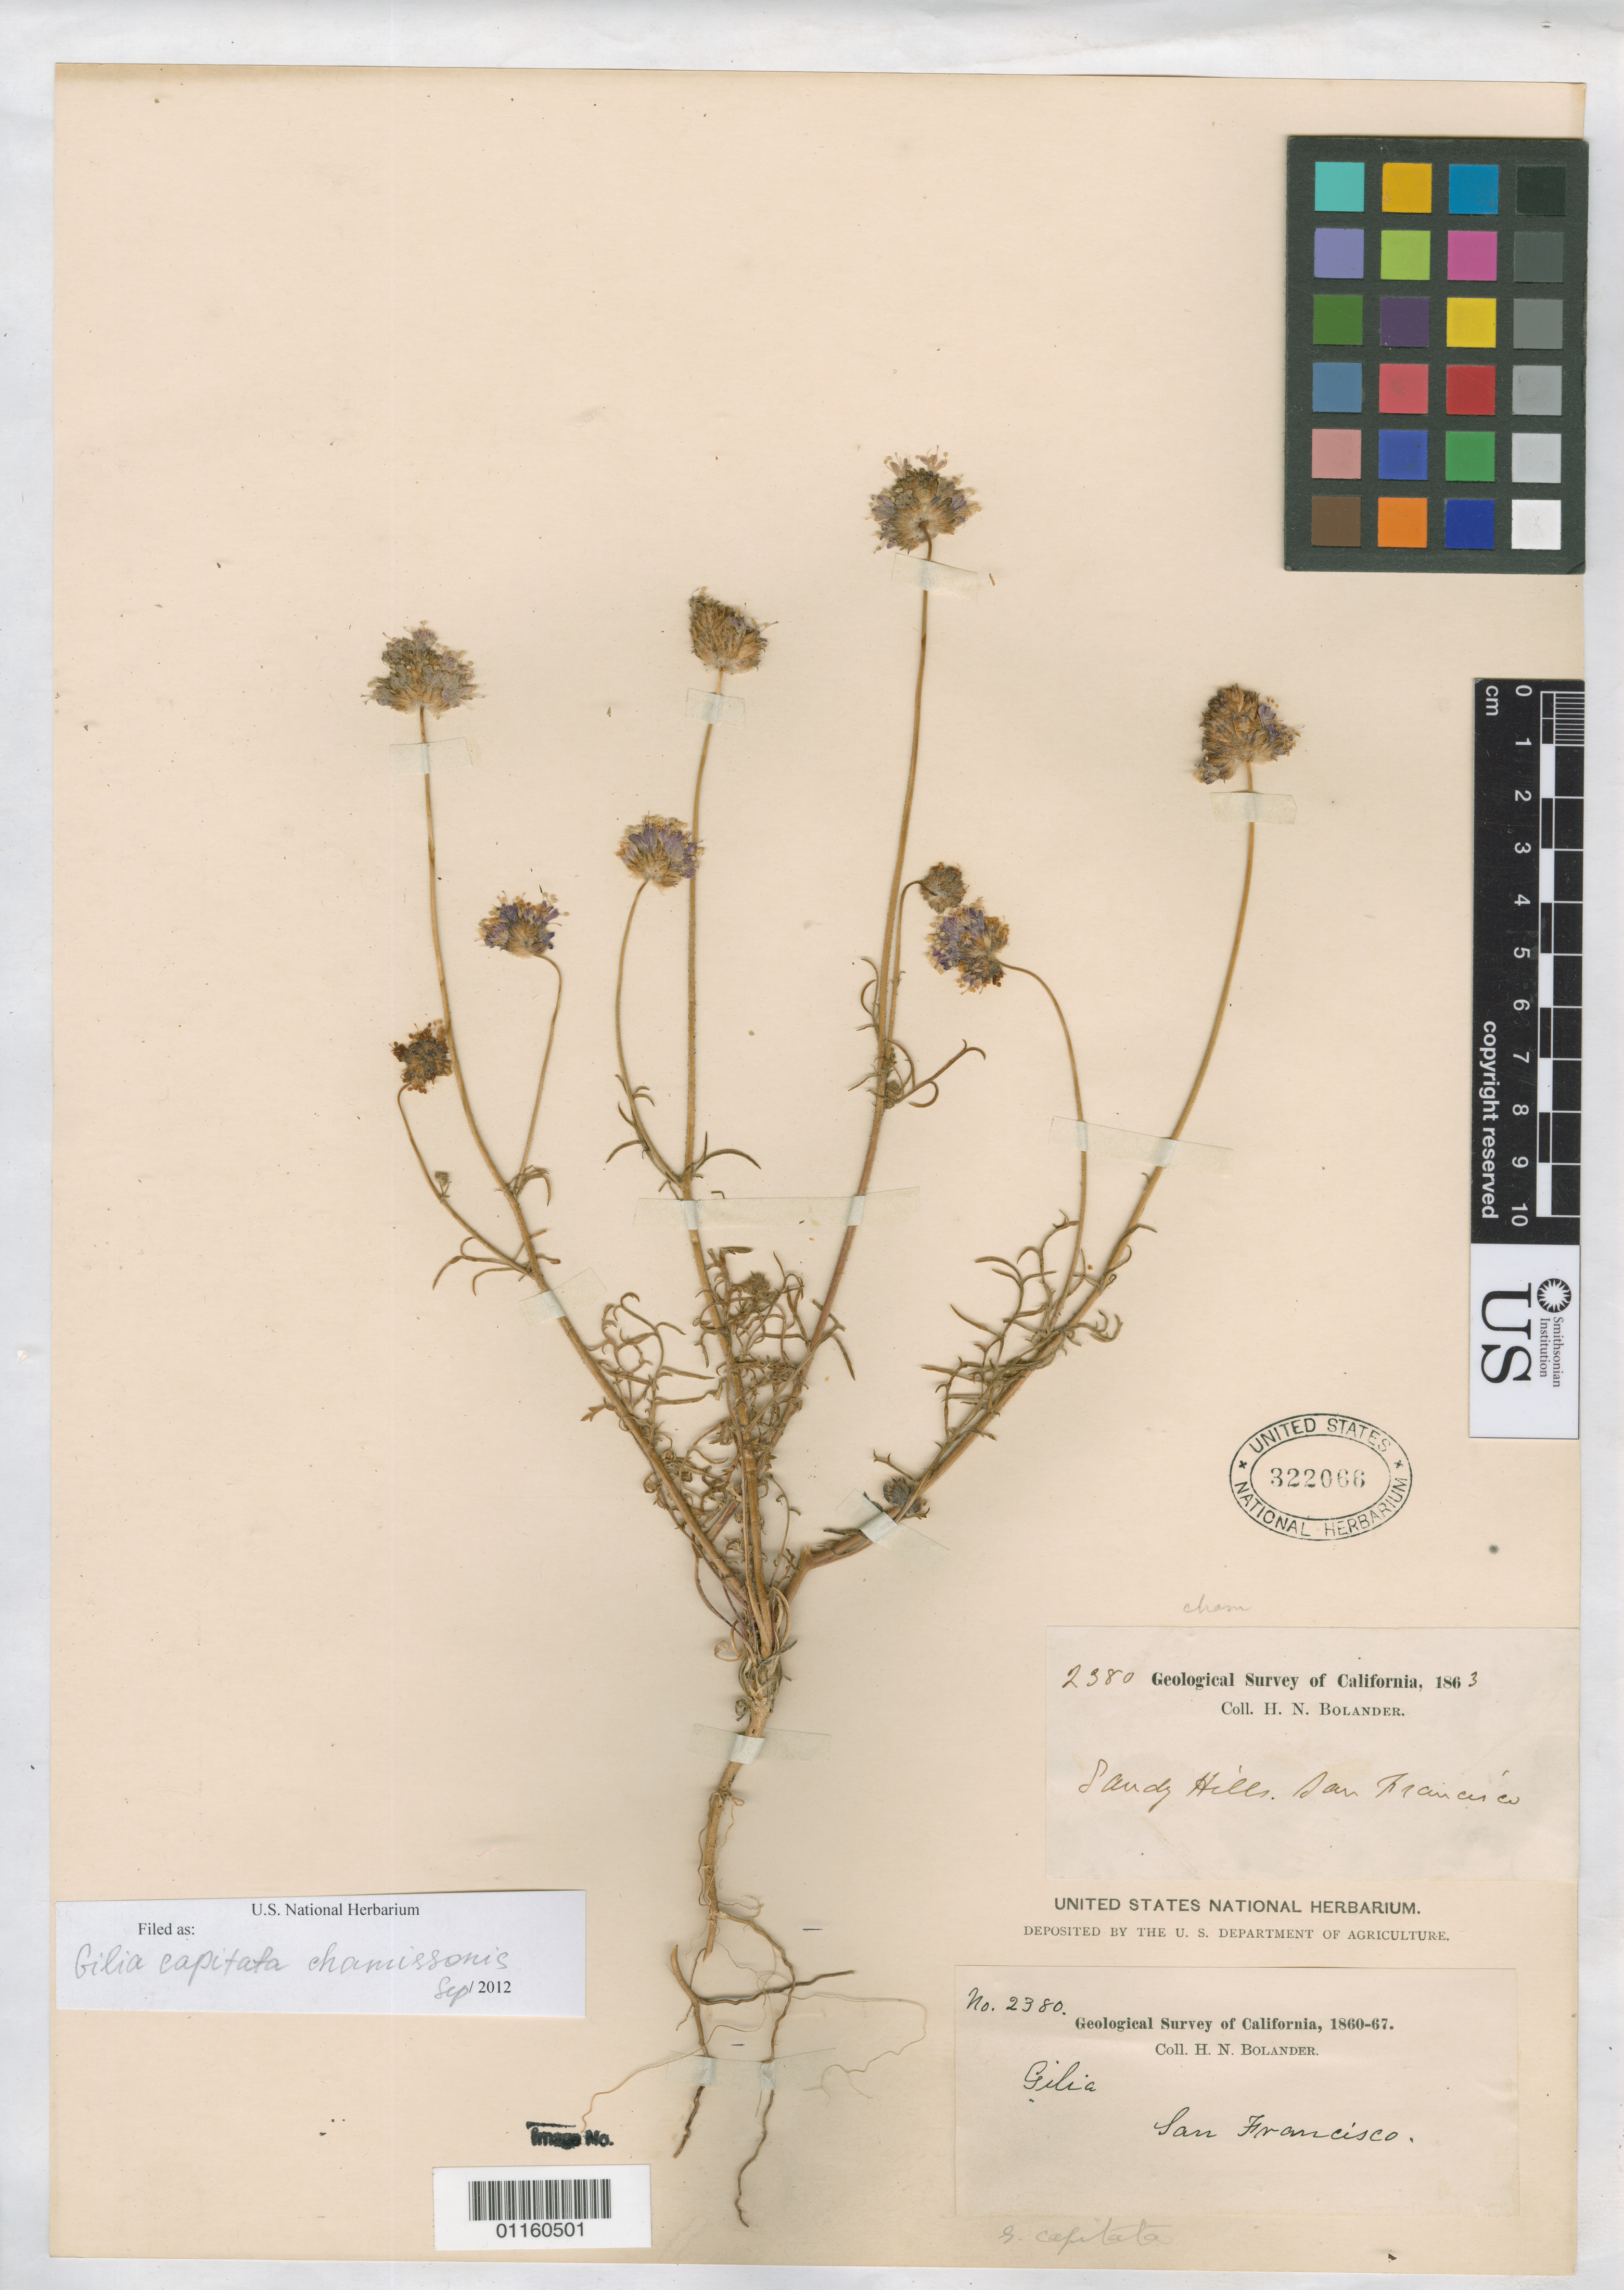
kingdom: Plantae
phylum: Tracheophyta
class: Magnoliopsida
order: Ericales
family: Polemoniaceae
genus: Gilia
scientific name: Gilia capitata subsp. chamissonis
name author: (Greene) V.E. Grant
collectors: H. Bolander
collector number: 2380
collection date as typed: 1860 to -- --- 1867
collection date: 1860/1867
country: United States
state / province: California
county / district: San Francisco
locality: San Francisco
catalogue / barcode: US 322066